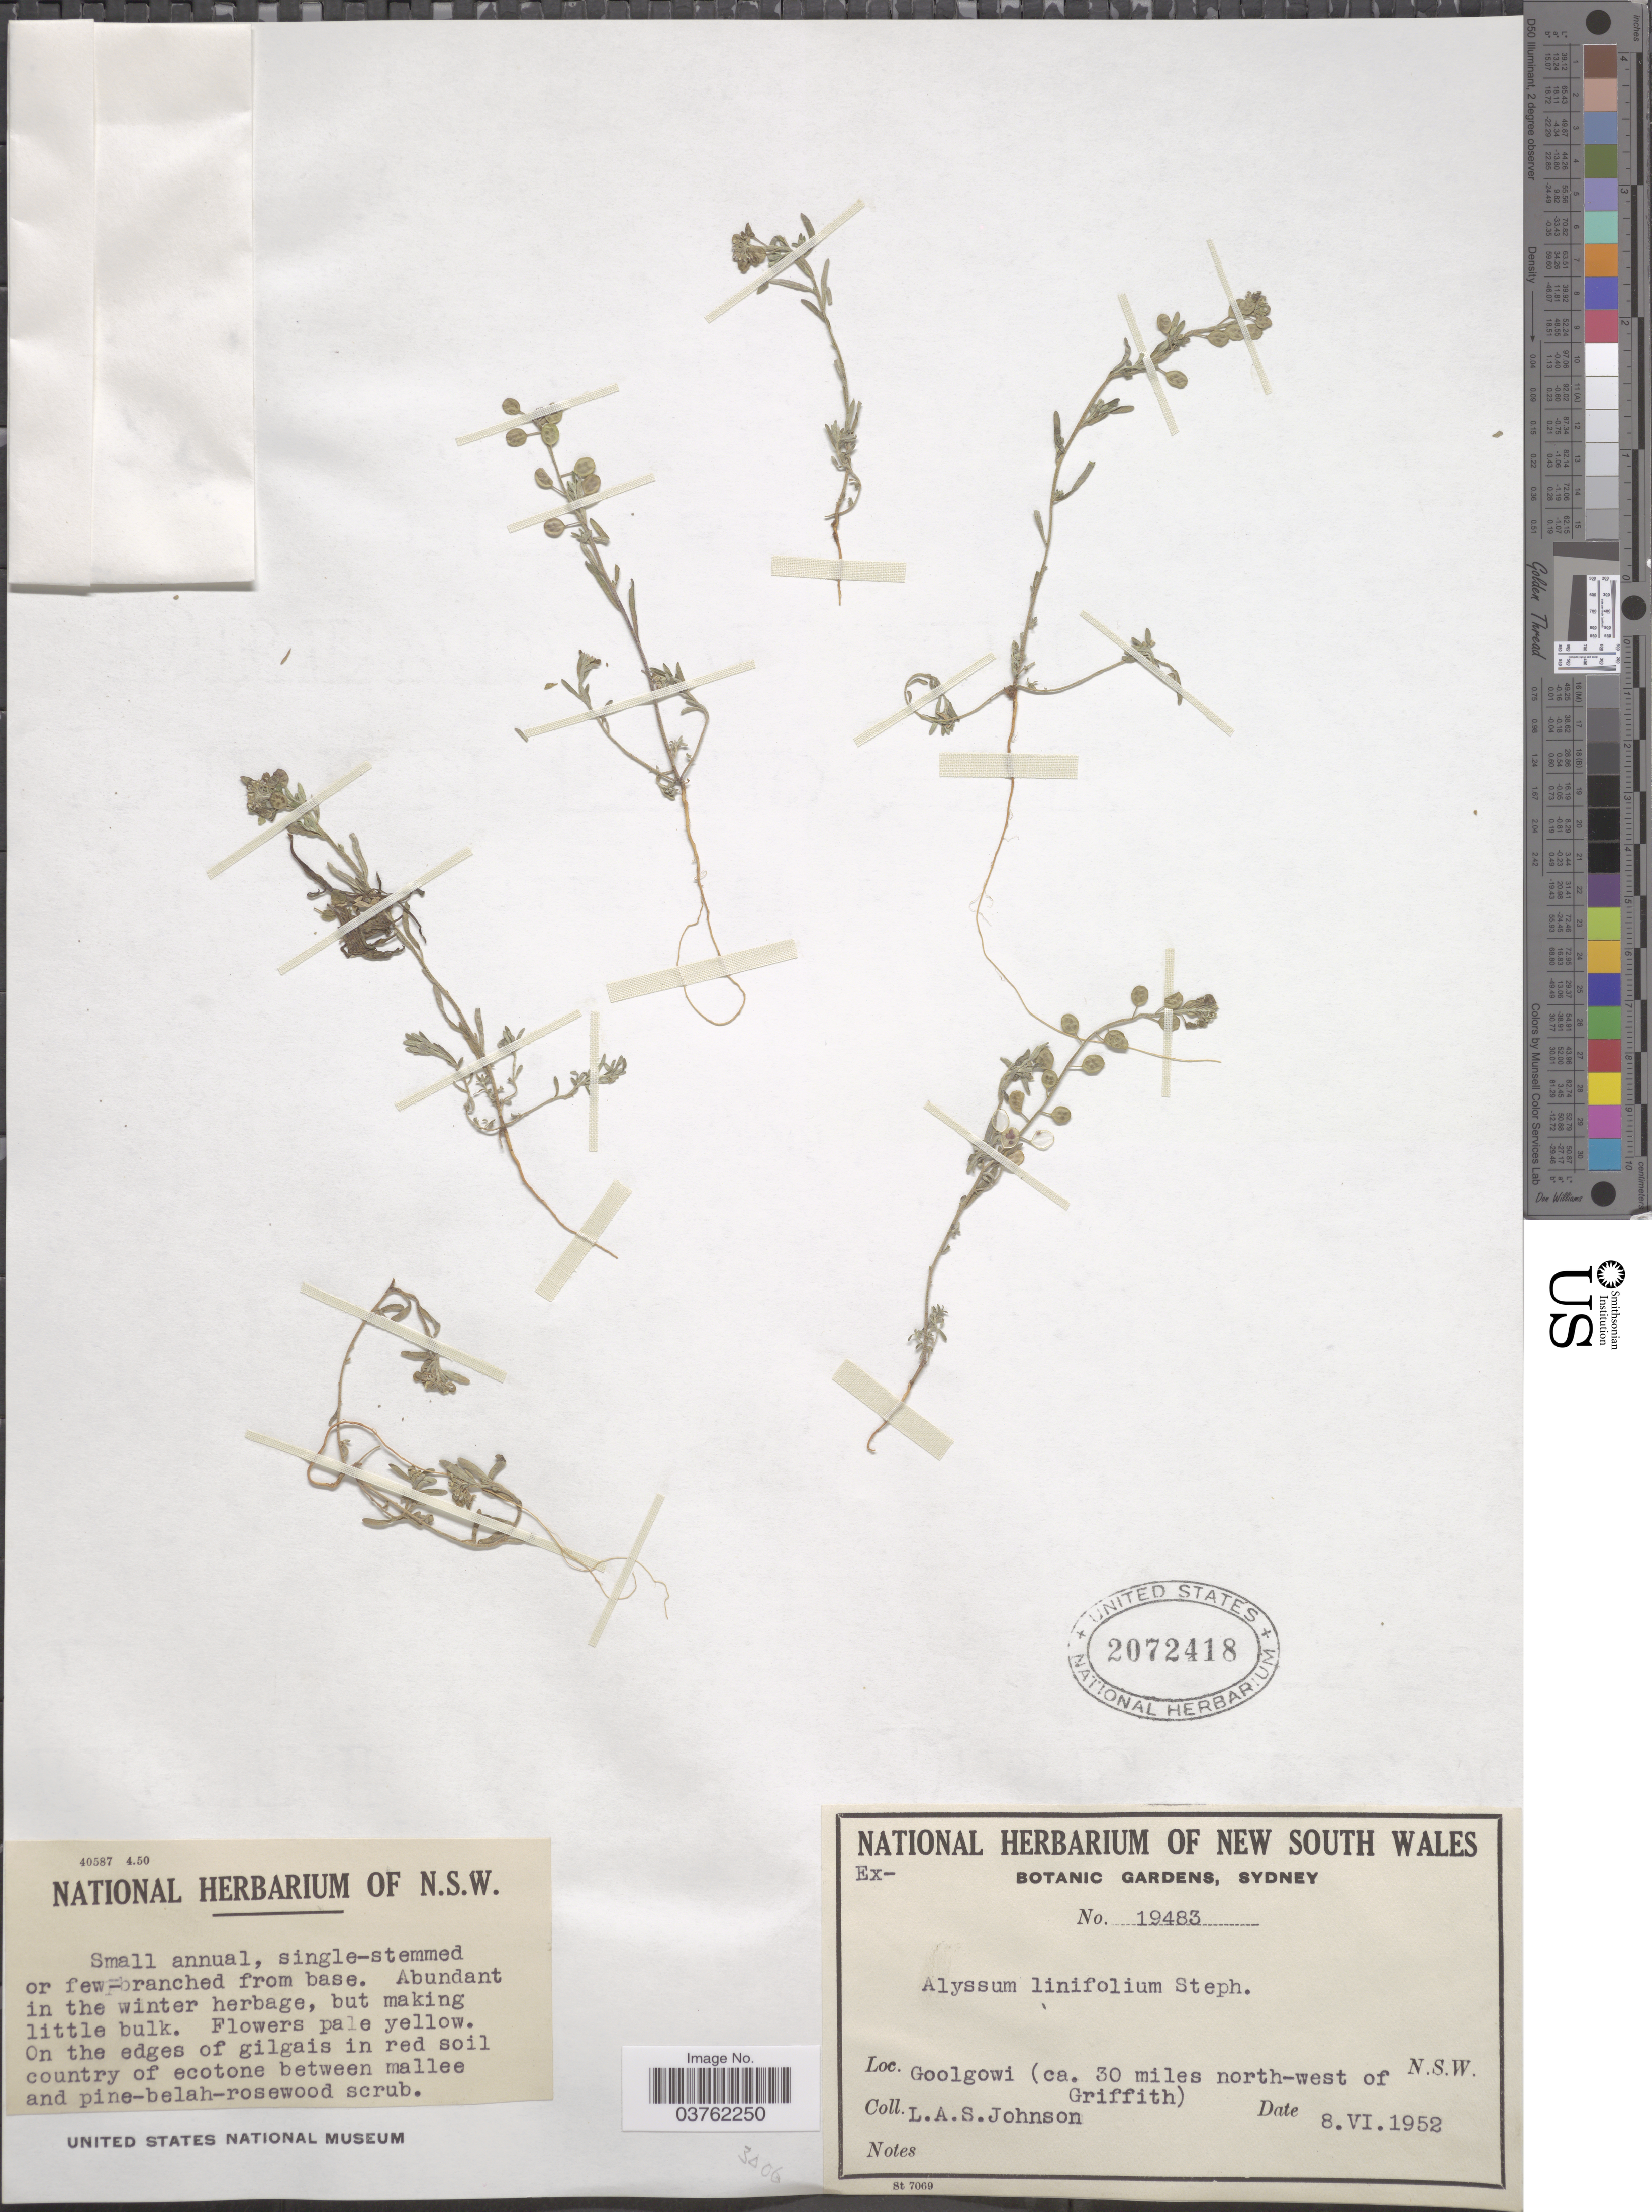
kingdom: Plantae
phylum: Tracheophyta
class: Magnoliopsida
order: Brassicales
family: Brassicaceae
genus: Alyssum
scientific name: Alyssum linifolium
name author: Stephan ex Willd.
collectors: L. A. S. Johnson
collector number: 19483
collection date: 1952-06-08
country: Australia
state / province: New South Wales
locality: Goolgowi (ca. 30 miles north-west of Griffith).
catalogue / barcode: US 2072418